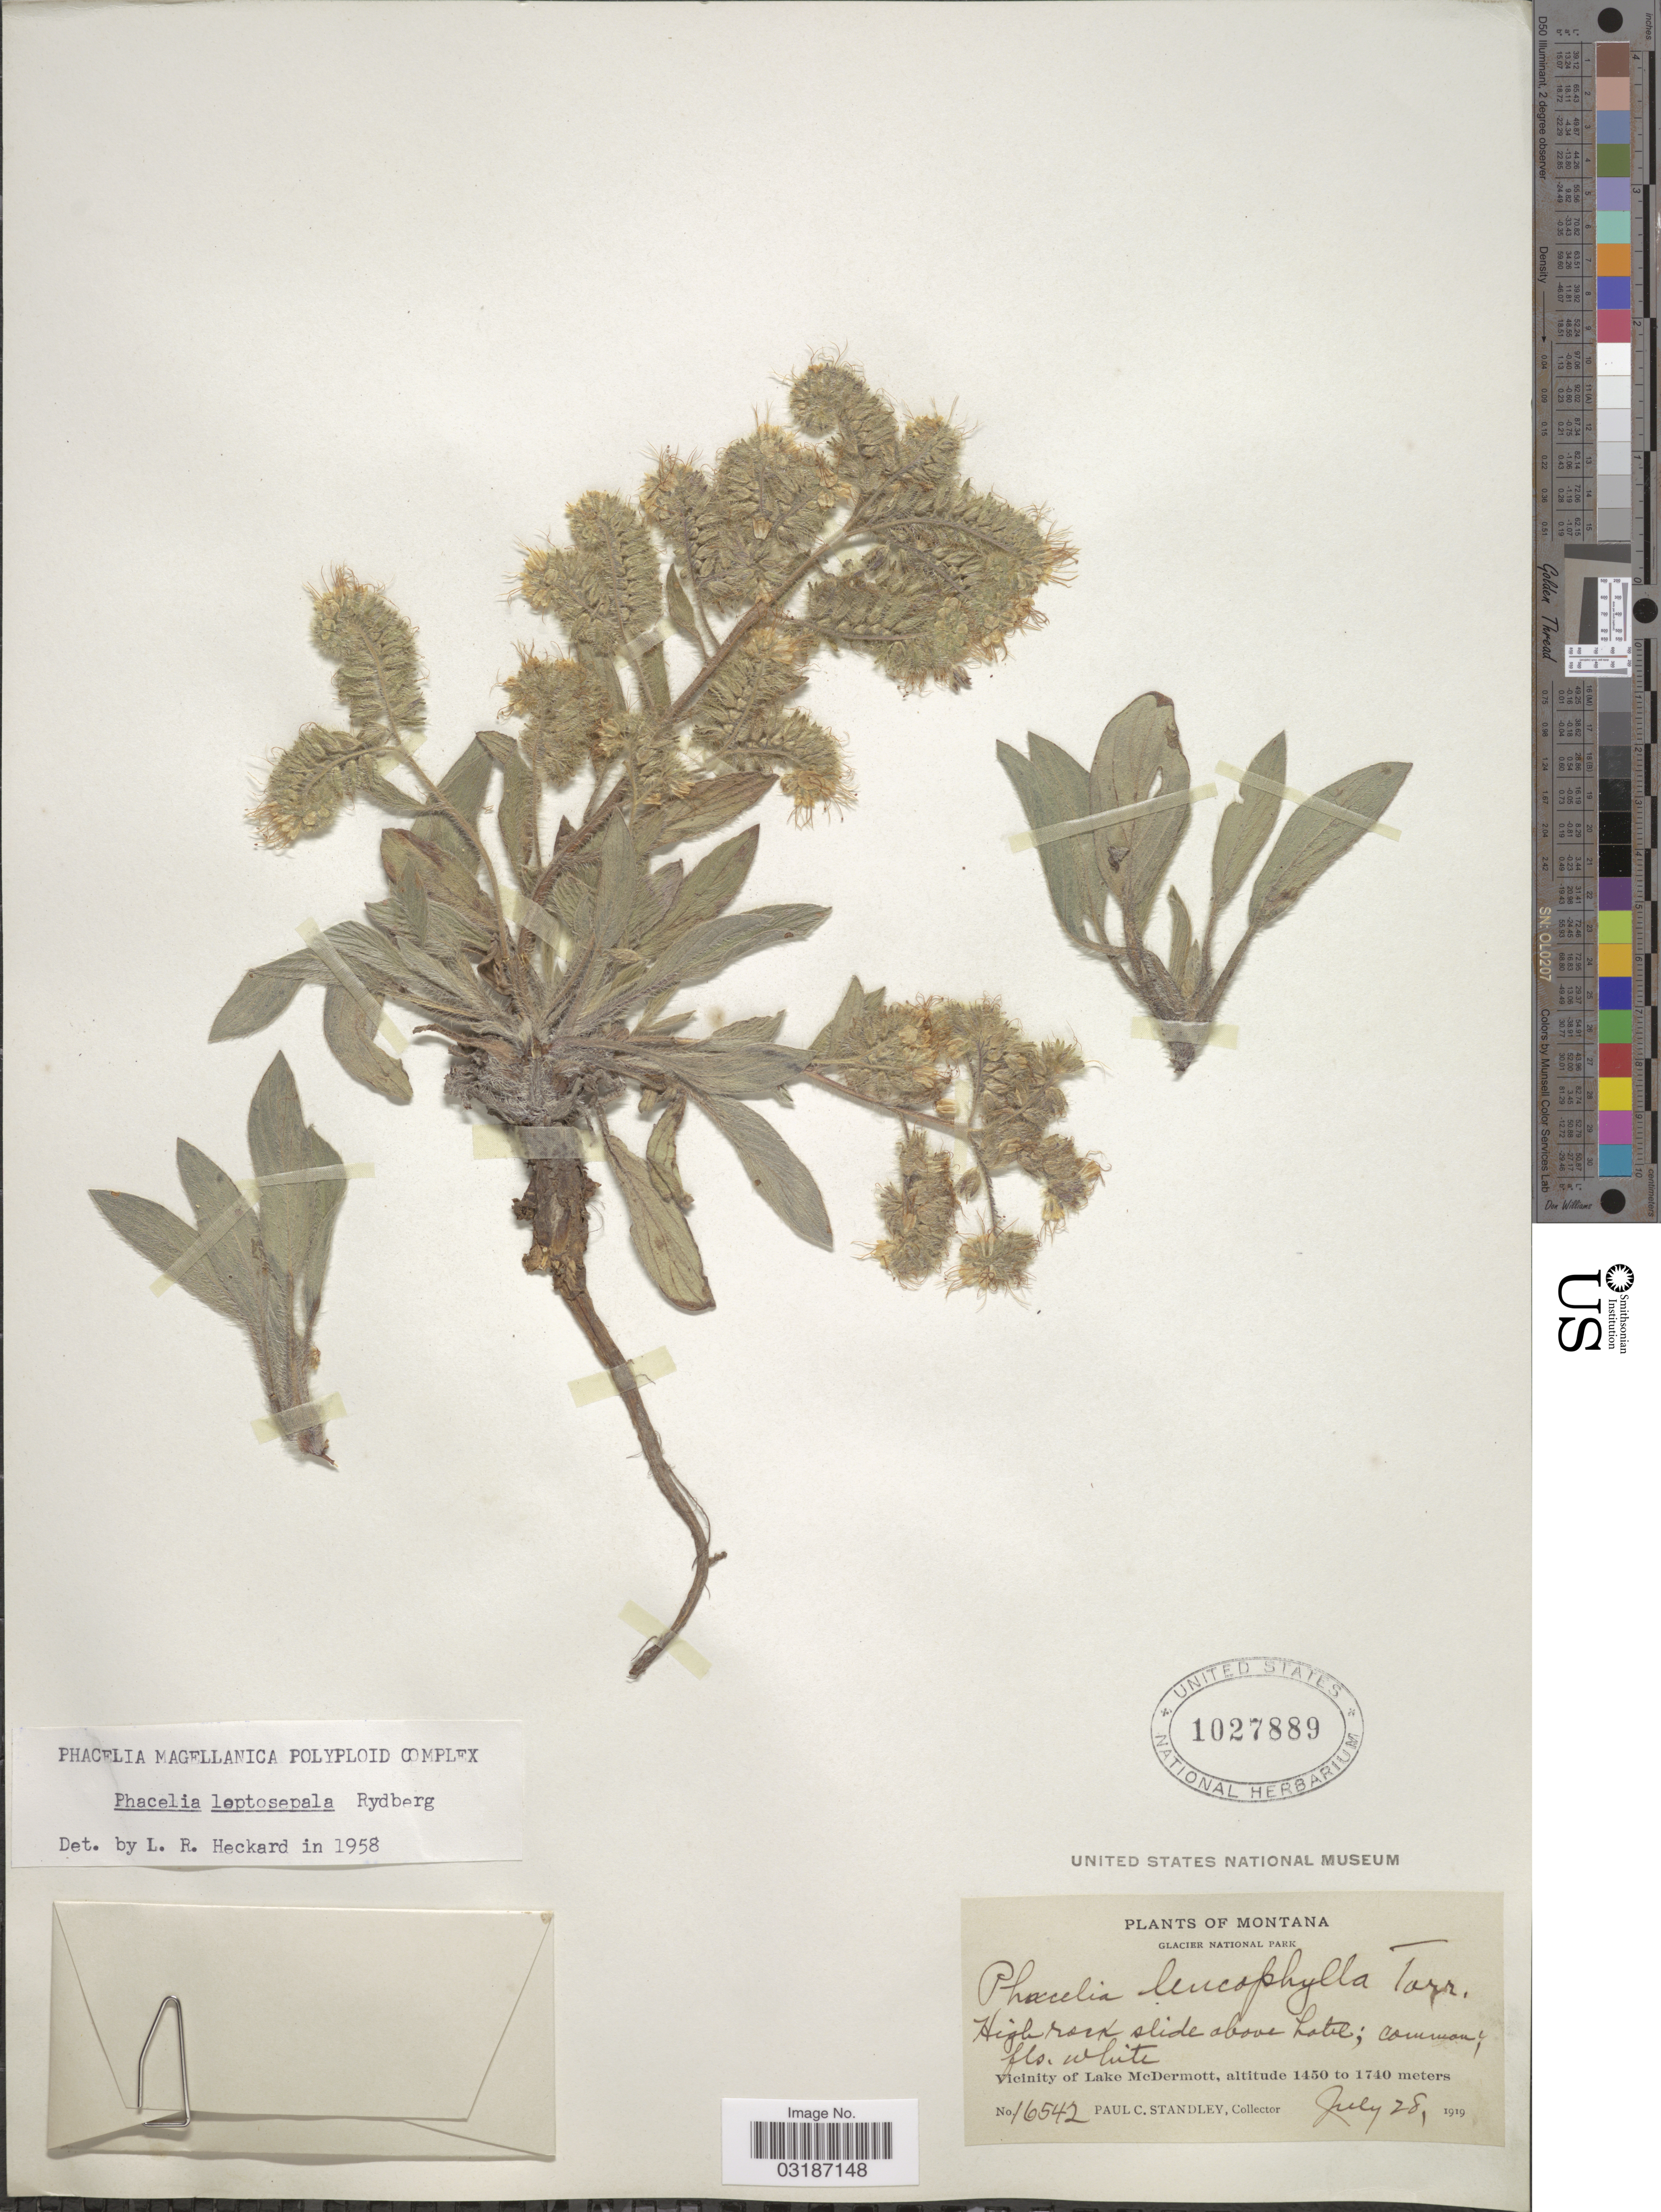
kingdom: Plantae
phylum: Tracheophyta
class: Magnoliopsida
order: Boraginales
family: Hydrophyllaceae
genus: Phacelia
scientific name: Phacelia leptosepala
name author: Rydb.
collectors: P. C. Standley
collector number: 16542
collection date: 1919-07-28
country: United States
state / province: Montana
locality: Glacier National Park. Vicinity of Lake McDermott.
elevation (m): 1450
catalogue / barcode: US 1027889